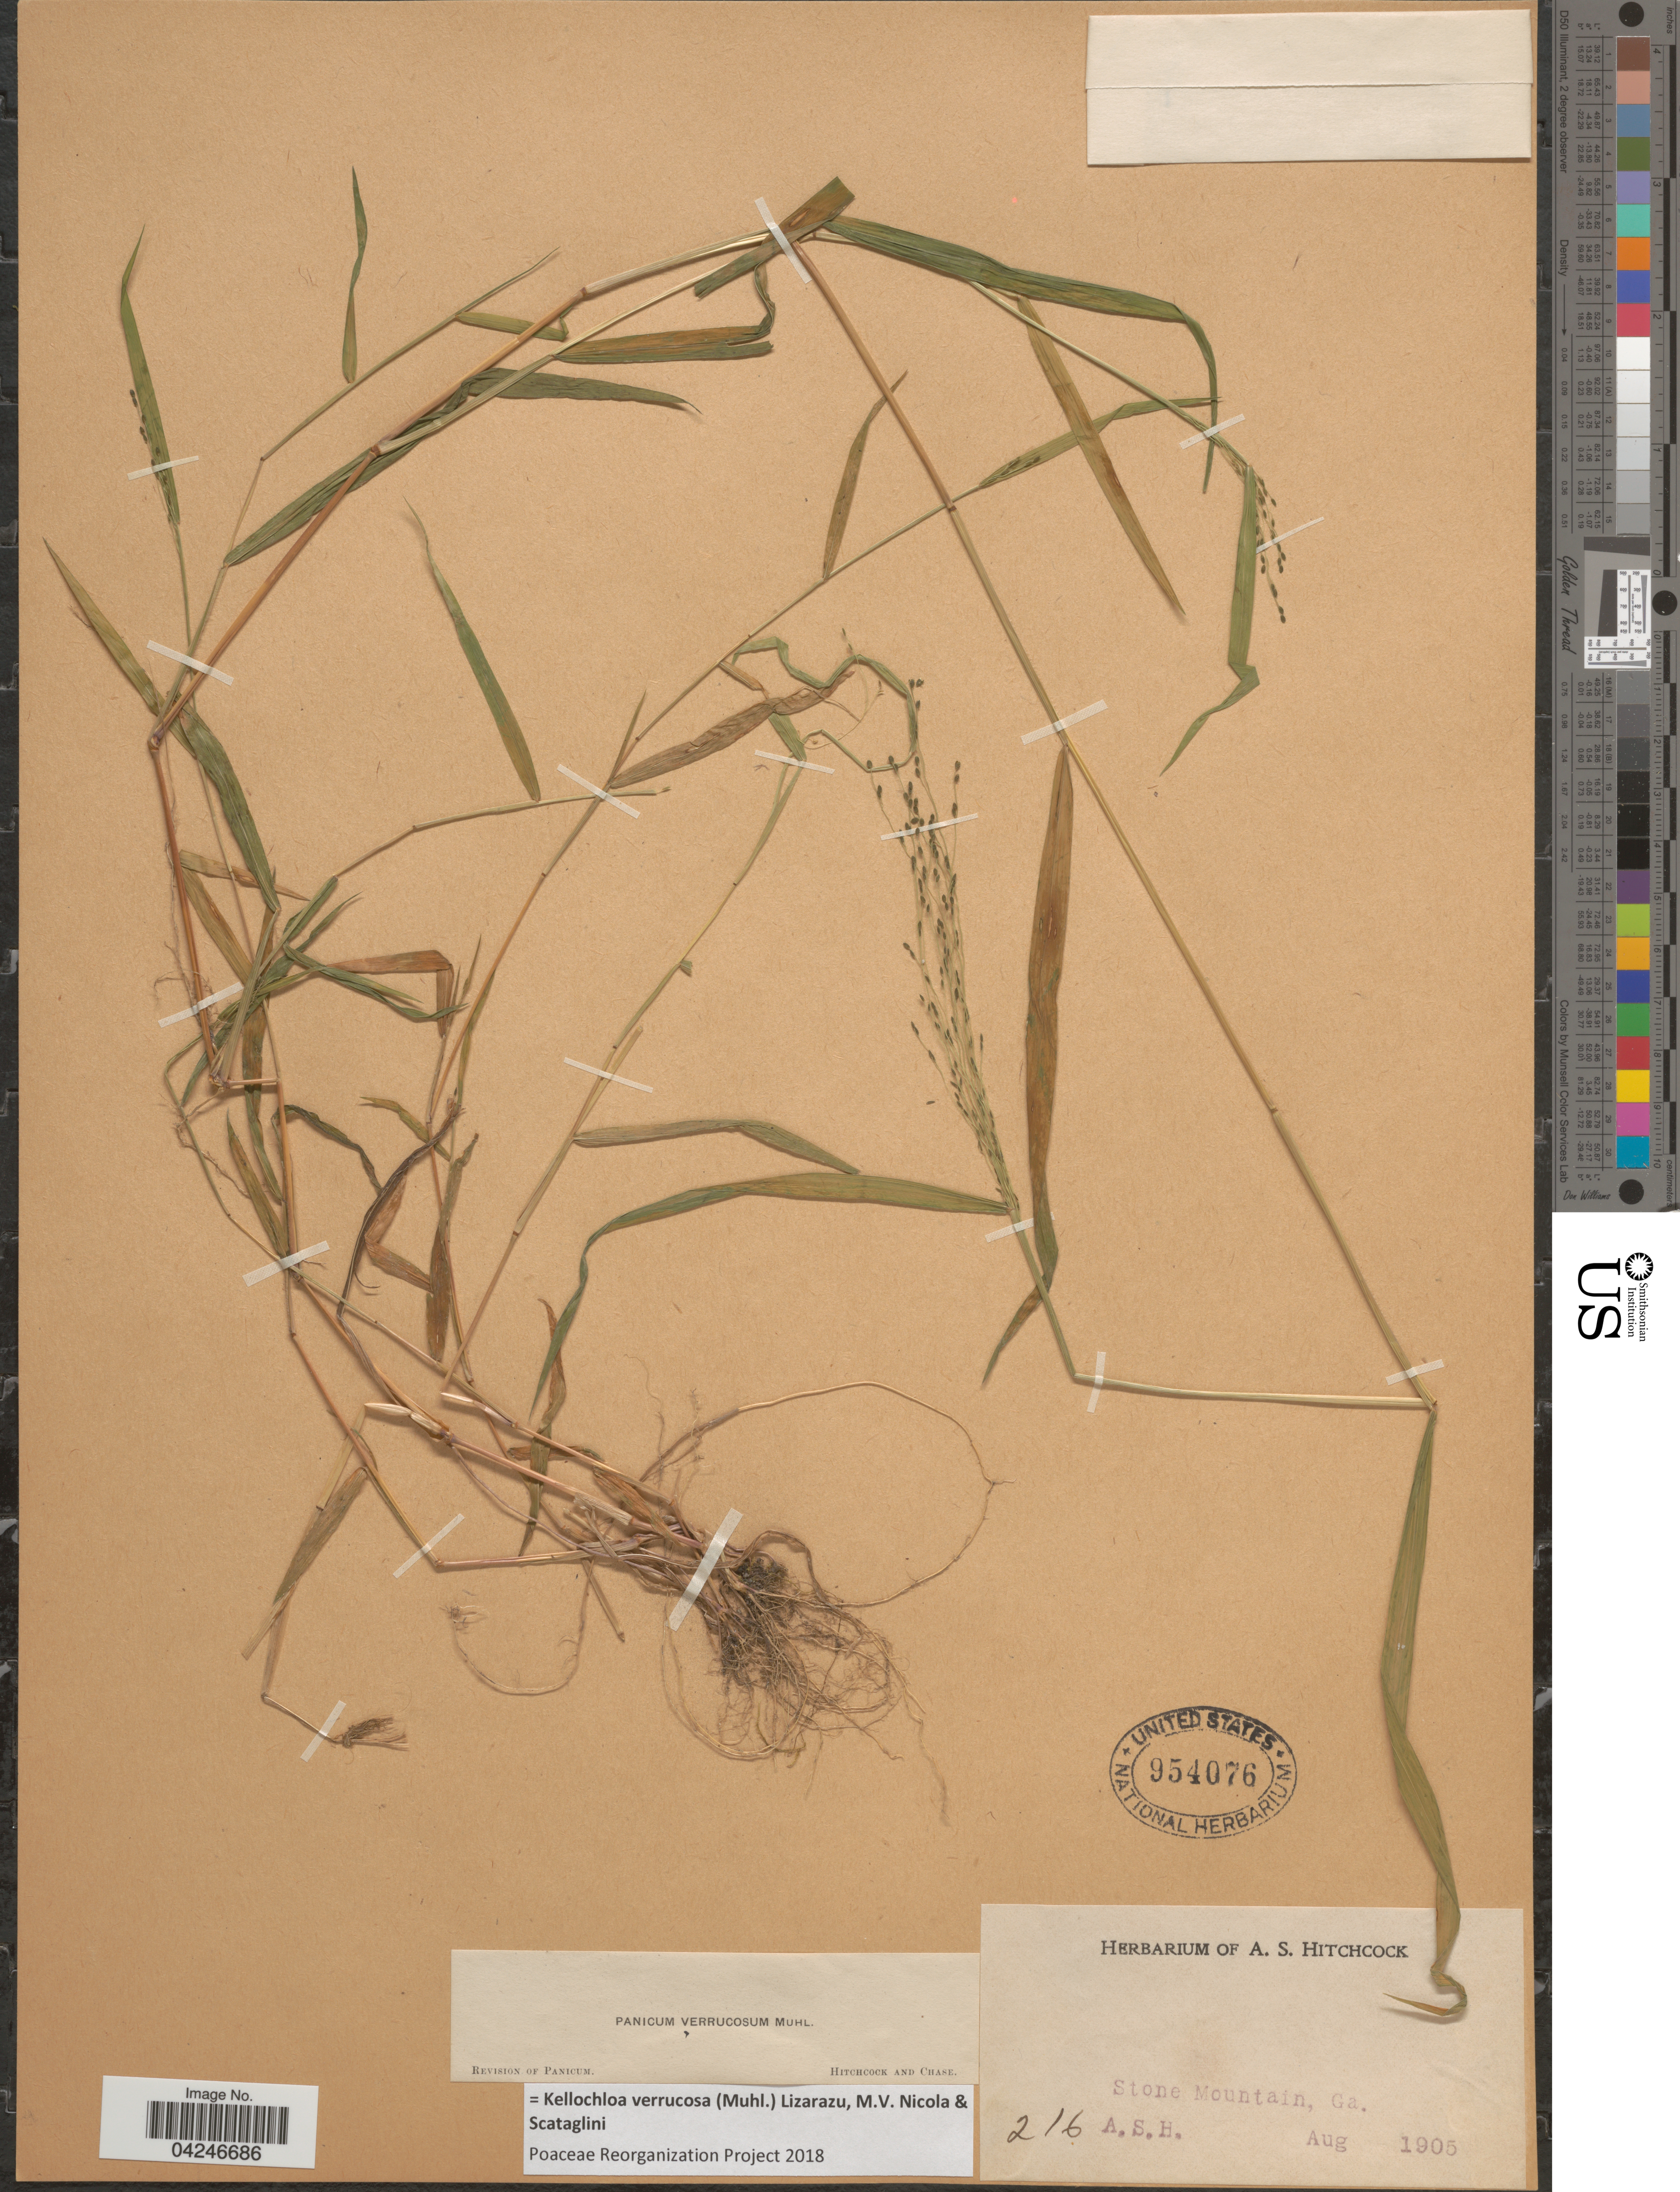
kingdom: Plantae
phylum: Tracheophyta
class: Liliopsida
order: Poales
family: Poaceae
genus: Kellochloa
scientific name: Kellochloa verrucosa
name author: (Muhl.) Lizarazu et al.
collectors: A. S. Hitchcock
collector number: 216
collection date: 1905-08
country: United States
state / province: Georgia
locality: Stone Mountain.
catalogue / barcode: US 954076